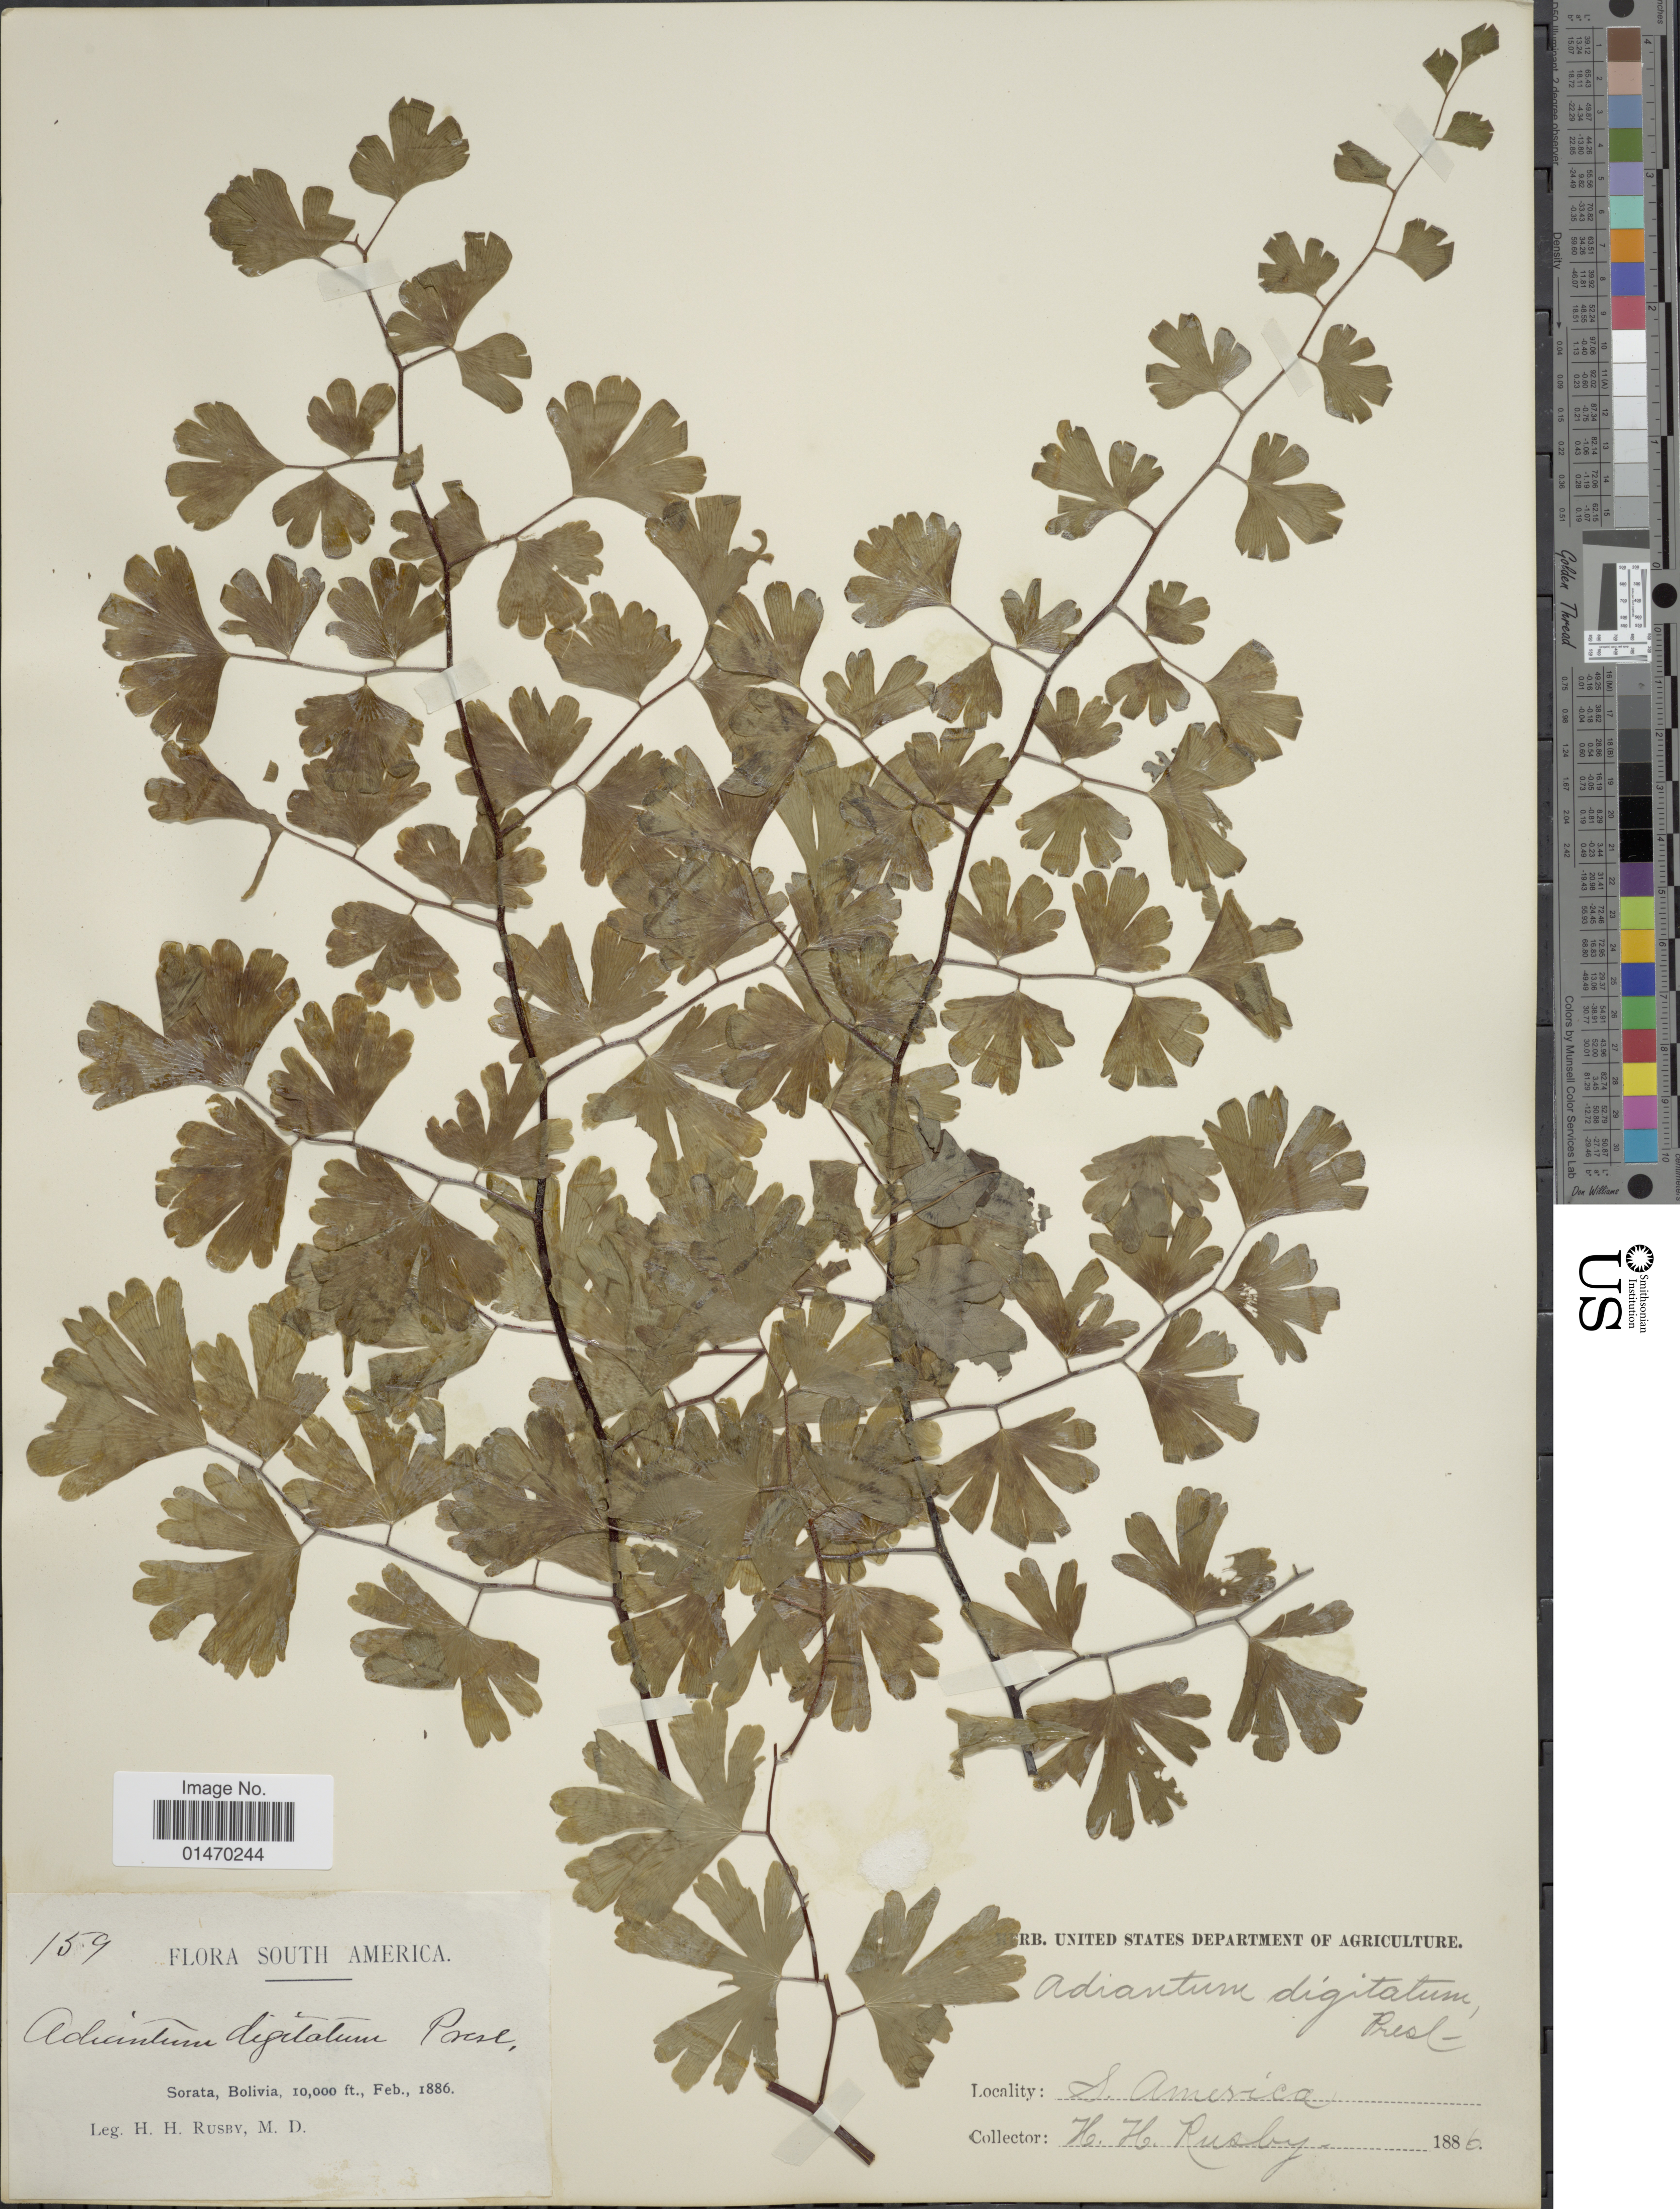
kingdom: Plantae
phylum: Tracheophyta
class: Polypodiopsida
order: Polypodiales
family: Pteridaceae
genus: Adiantum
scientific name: Adiantum digitatum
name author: Hook.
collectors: H. H. Rusby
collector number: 159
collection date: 1886-02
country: Bolivia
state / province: La Páz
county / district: Larecaja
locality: Sorata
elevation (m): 3048